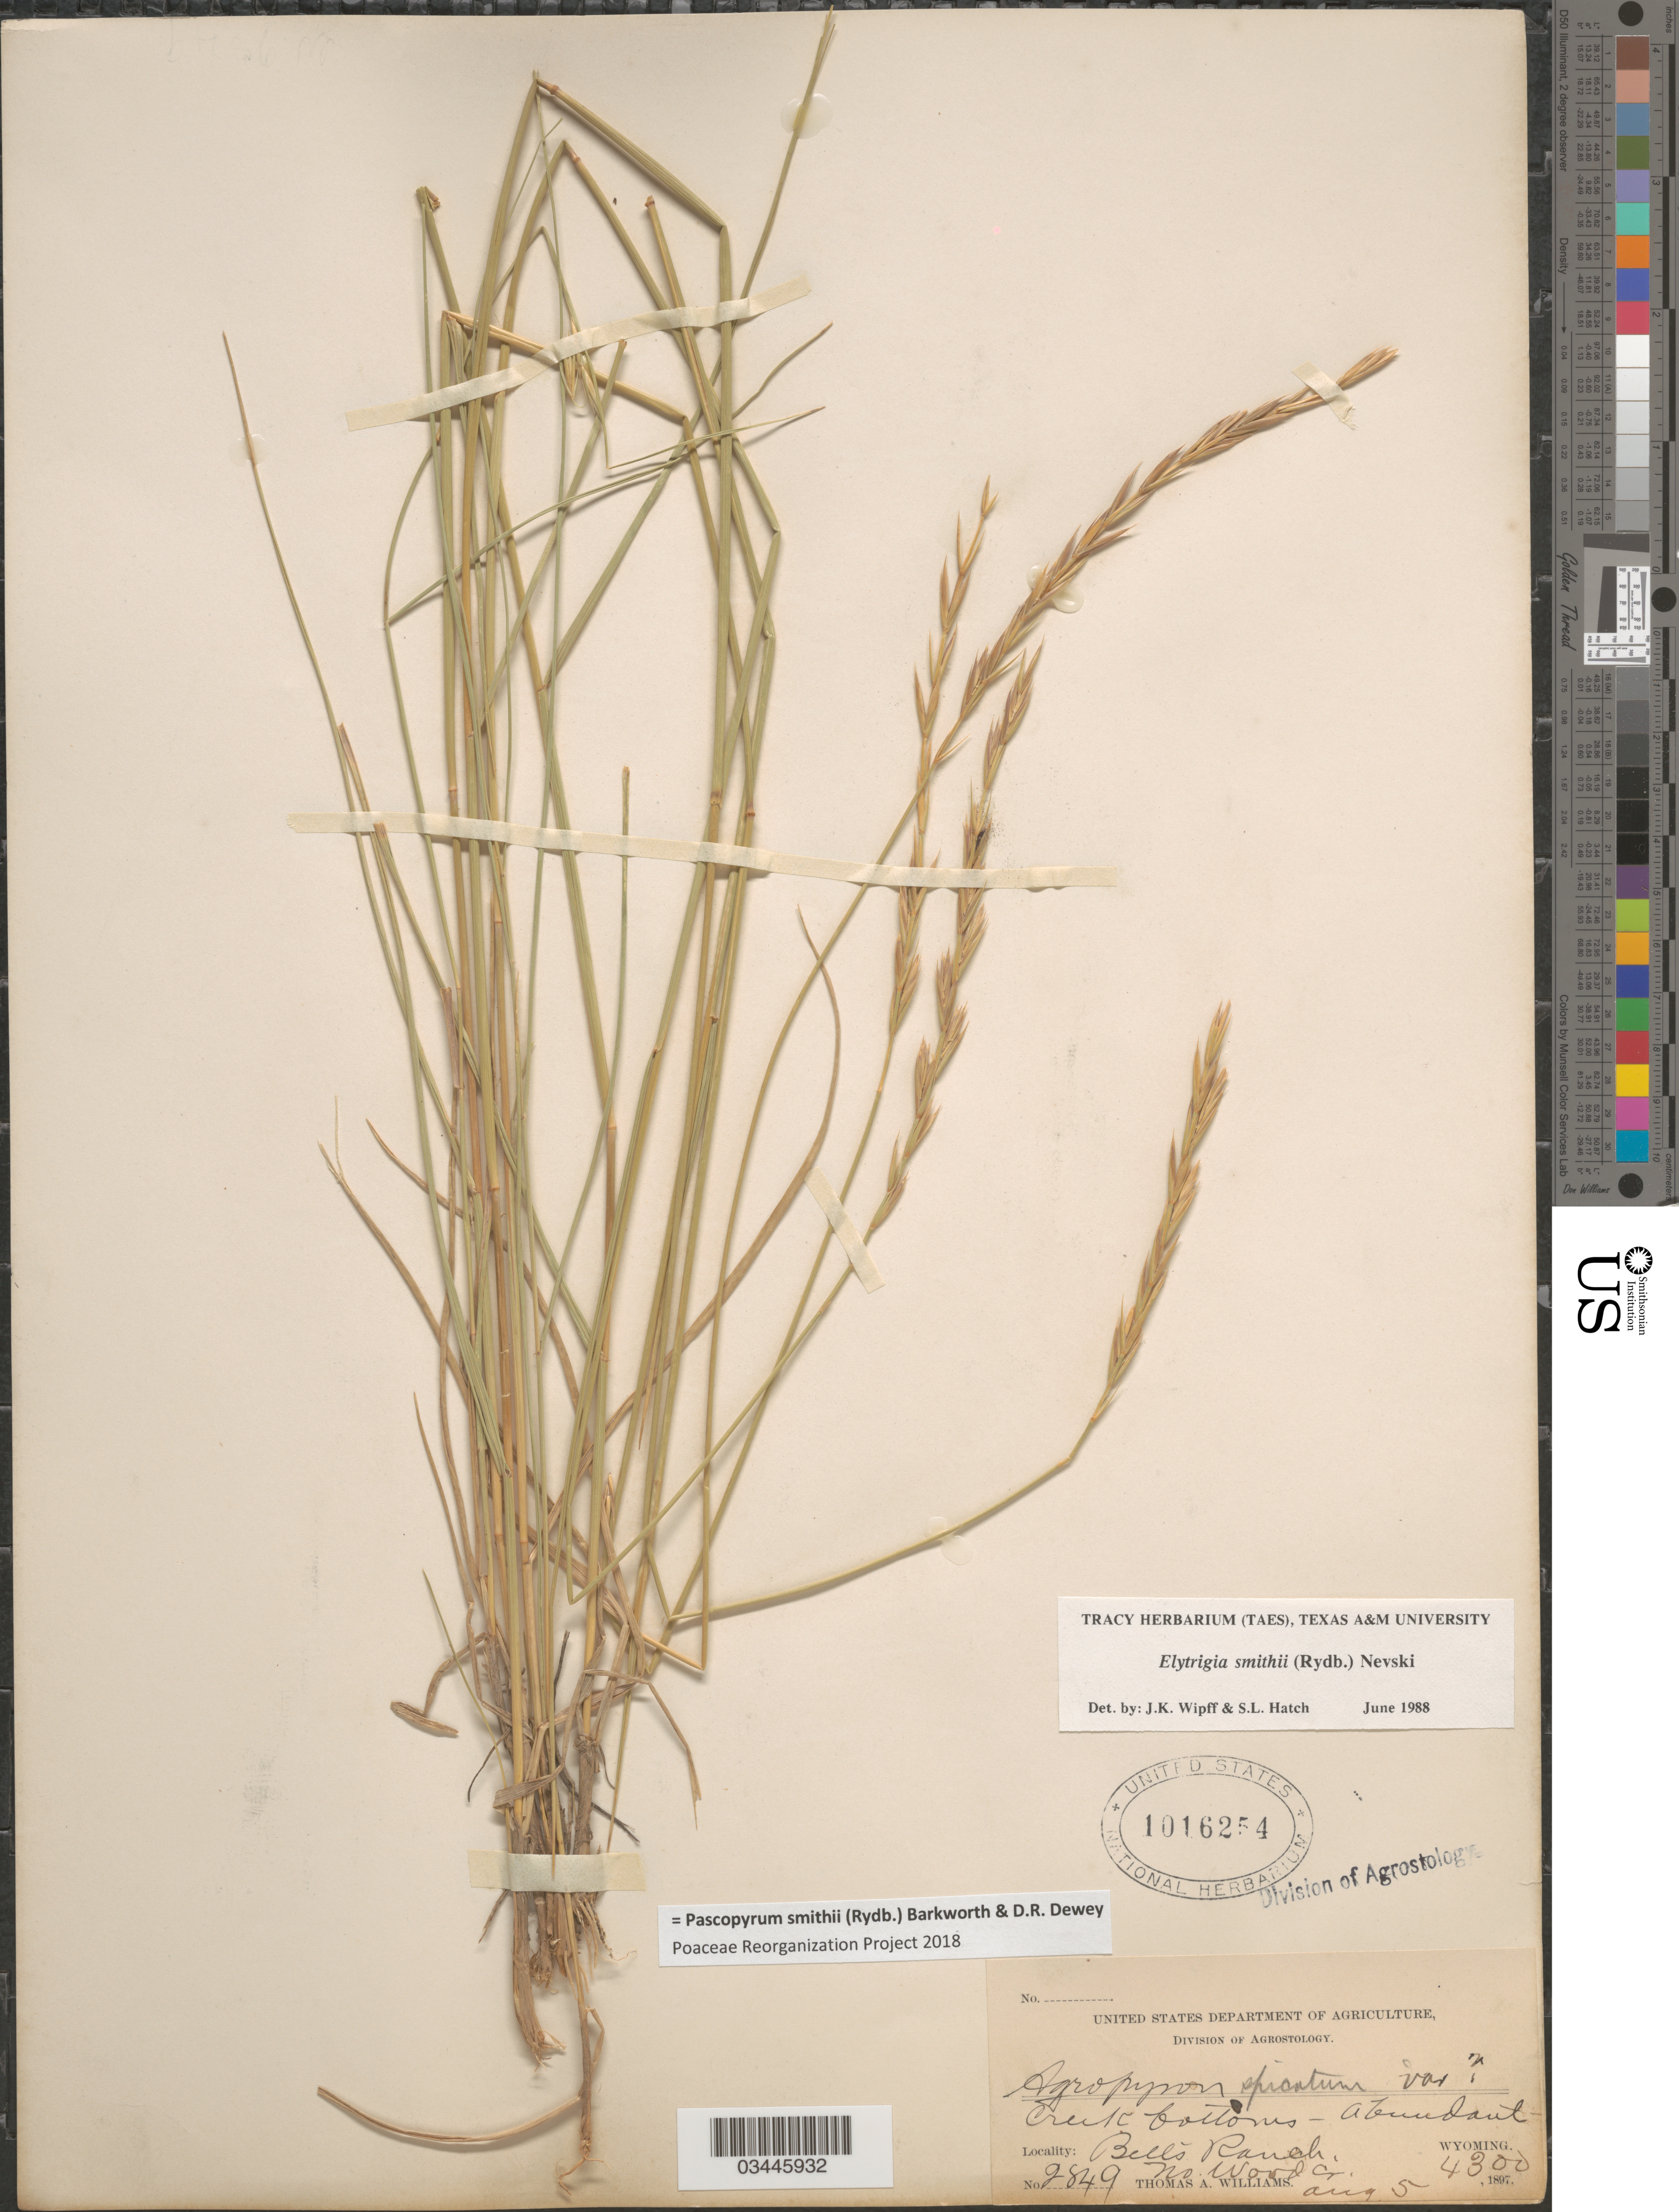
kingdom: Plantae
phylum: Tracheophyta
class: Liliopsida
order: Poales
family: Poaceae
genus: Pascopyrum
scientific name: Pascopyrum smithii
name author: (Rydb.) Barkworth & Dewey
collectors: T. A. Williams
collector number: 2849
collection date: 1897-08-05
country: United States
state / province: Wyoming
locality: Creek bottoms. Bell's Ranch. No. Wood Cr.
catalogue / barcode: US 1016254